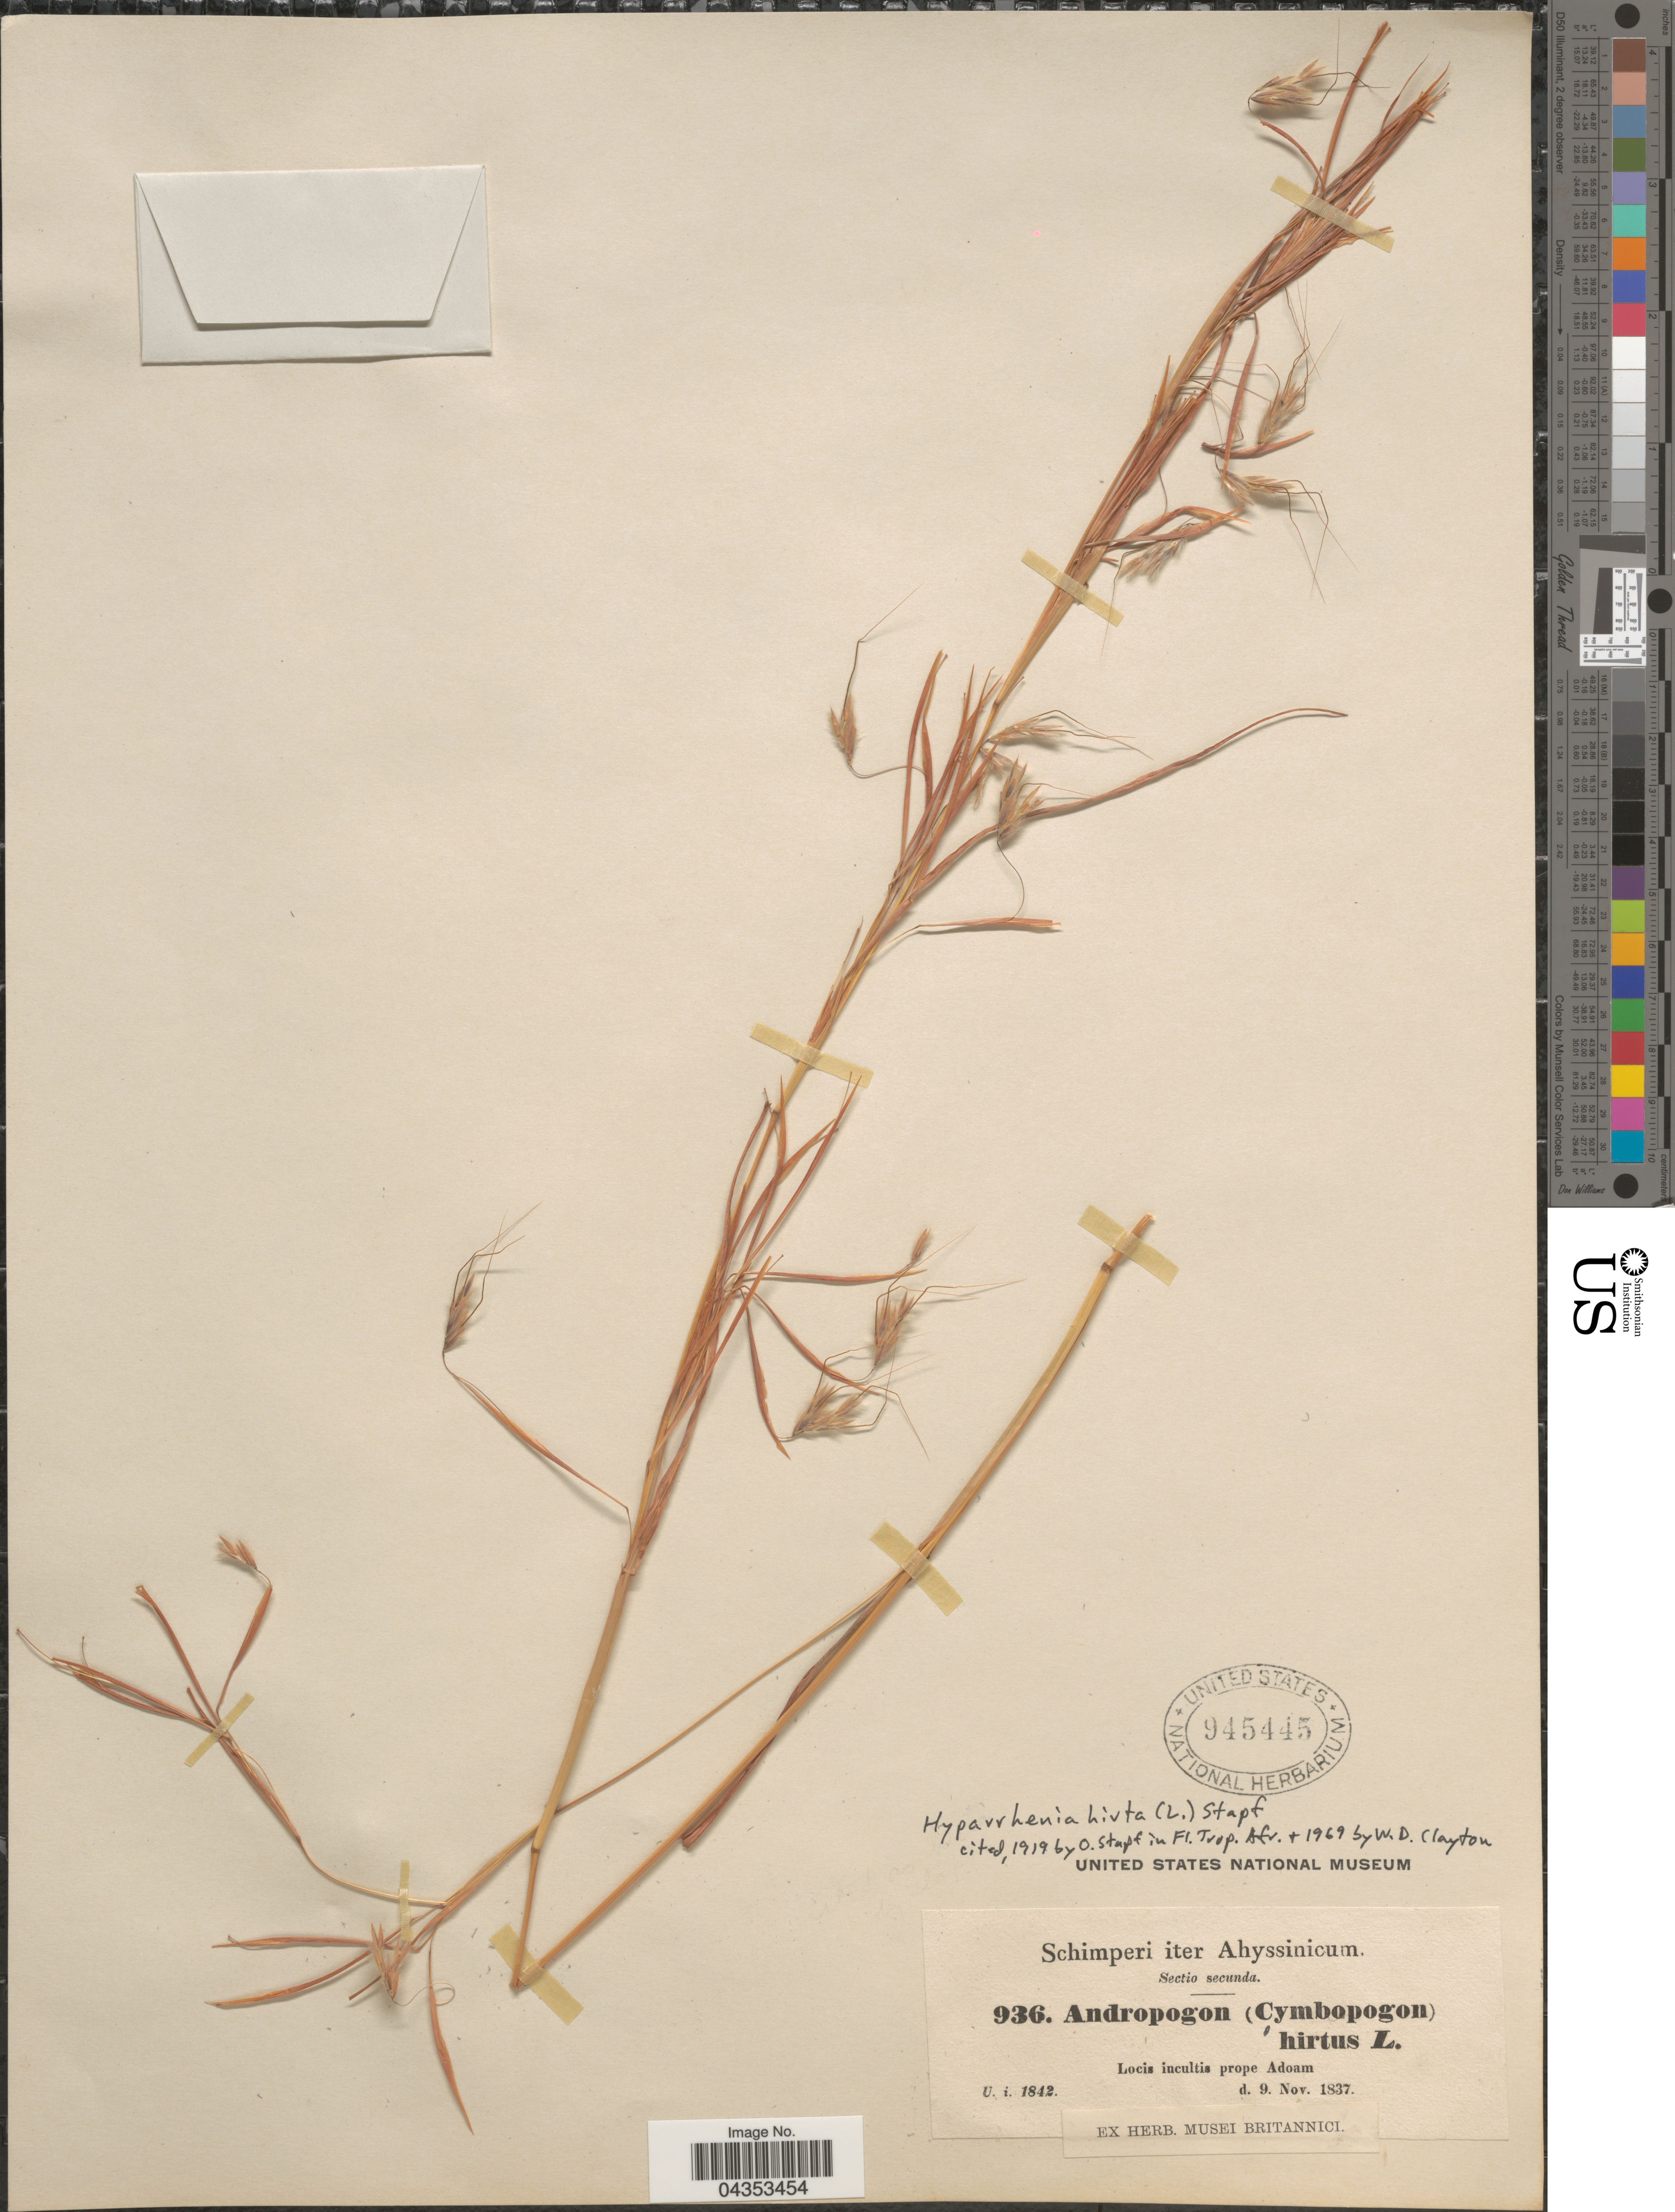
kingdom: Plantae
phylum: Tracheophyta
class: Liliopsida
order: Poales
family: Poaceae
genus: Hyparrhenia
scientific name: Hyparrhenia hirta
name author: (L.) Stapf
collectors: -. Schimper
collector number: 936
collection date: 1837-11-09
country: Ethiopia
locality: Iter Ahyssinicum. Locis incultis prope Adoam.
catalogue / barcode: US 945445